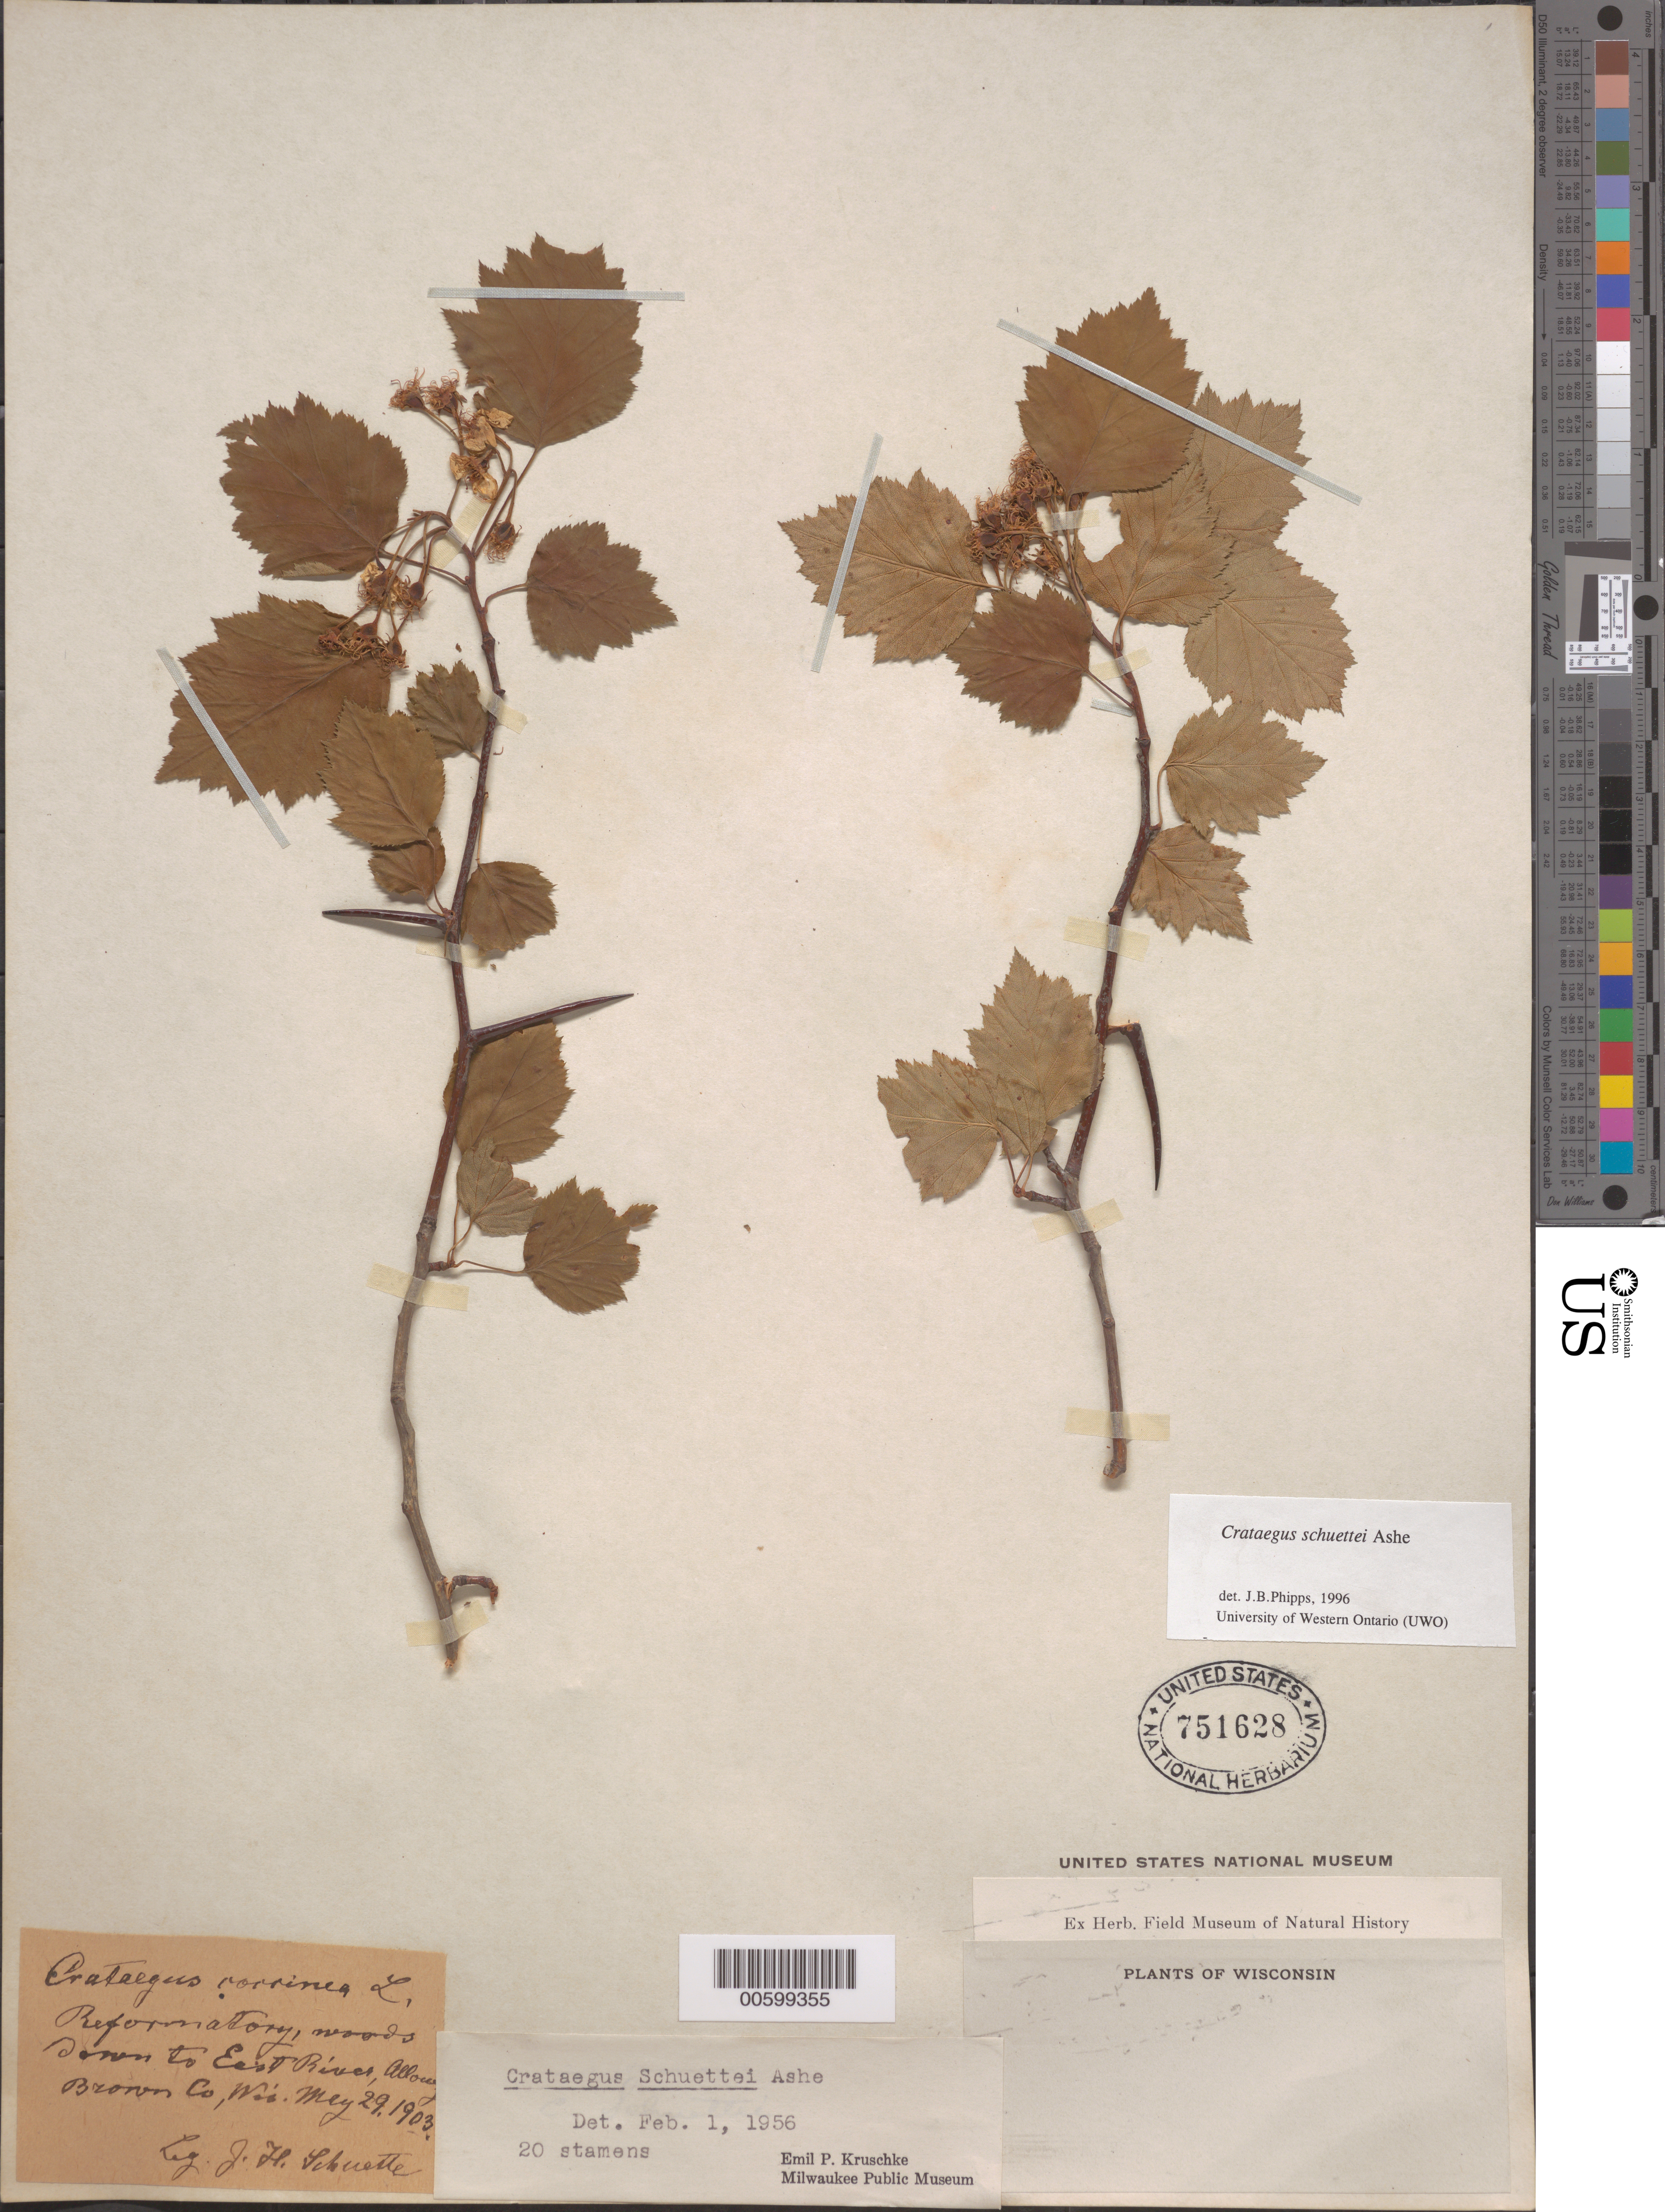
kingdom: Plantae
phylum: Tracheophyta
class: Magnoliopsida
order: Rosales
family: Rosaceae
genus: Crataegus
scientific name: Crataegus schuettei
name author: Ashe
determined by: Kruschke, Emil Paul, (MIL), Milwaukee Public Museum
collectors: J. H. Schuette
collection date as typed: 29 May 1903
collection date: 1903-05-29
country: United States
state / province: Wisconsin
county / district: Brown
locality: Reformatory, woods down to East River, Allouez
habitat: Woods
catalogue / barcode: US 751628